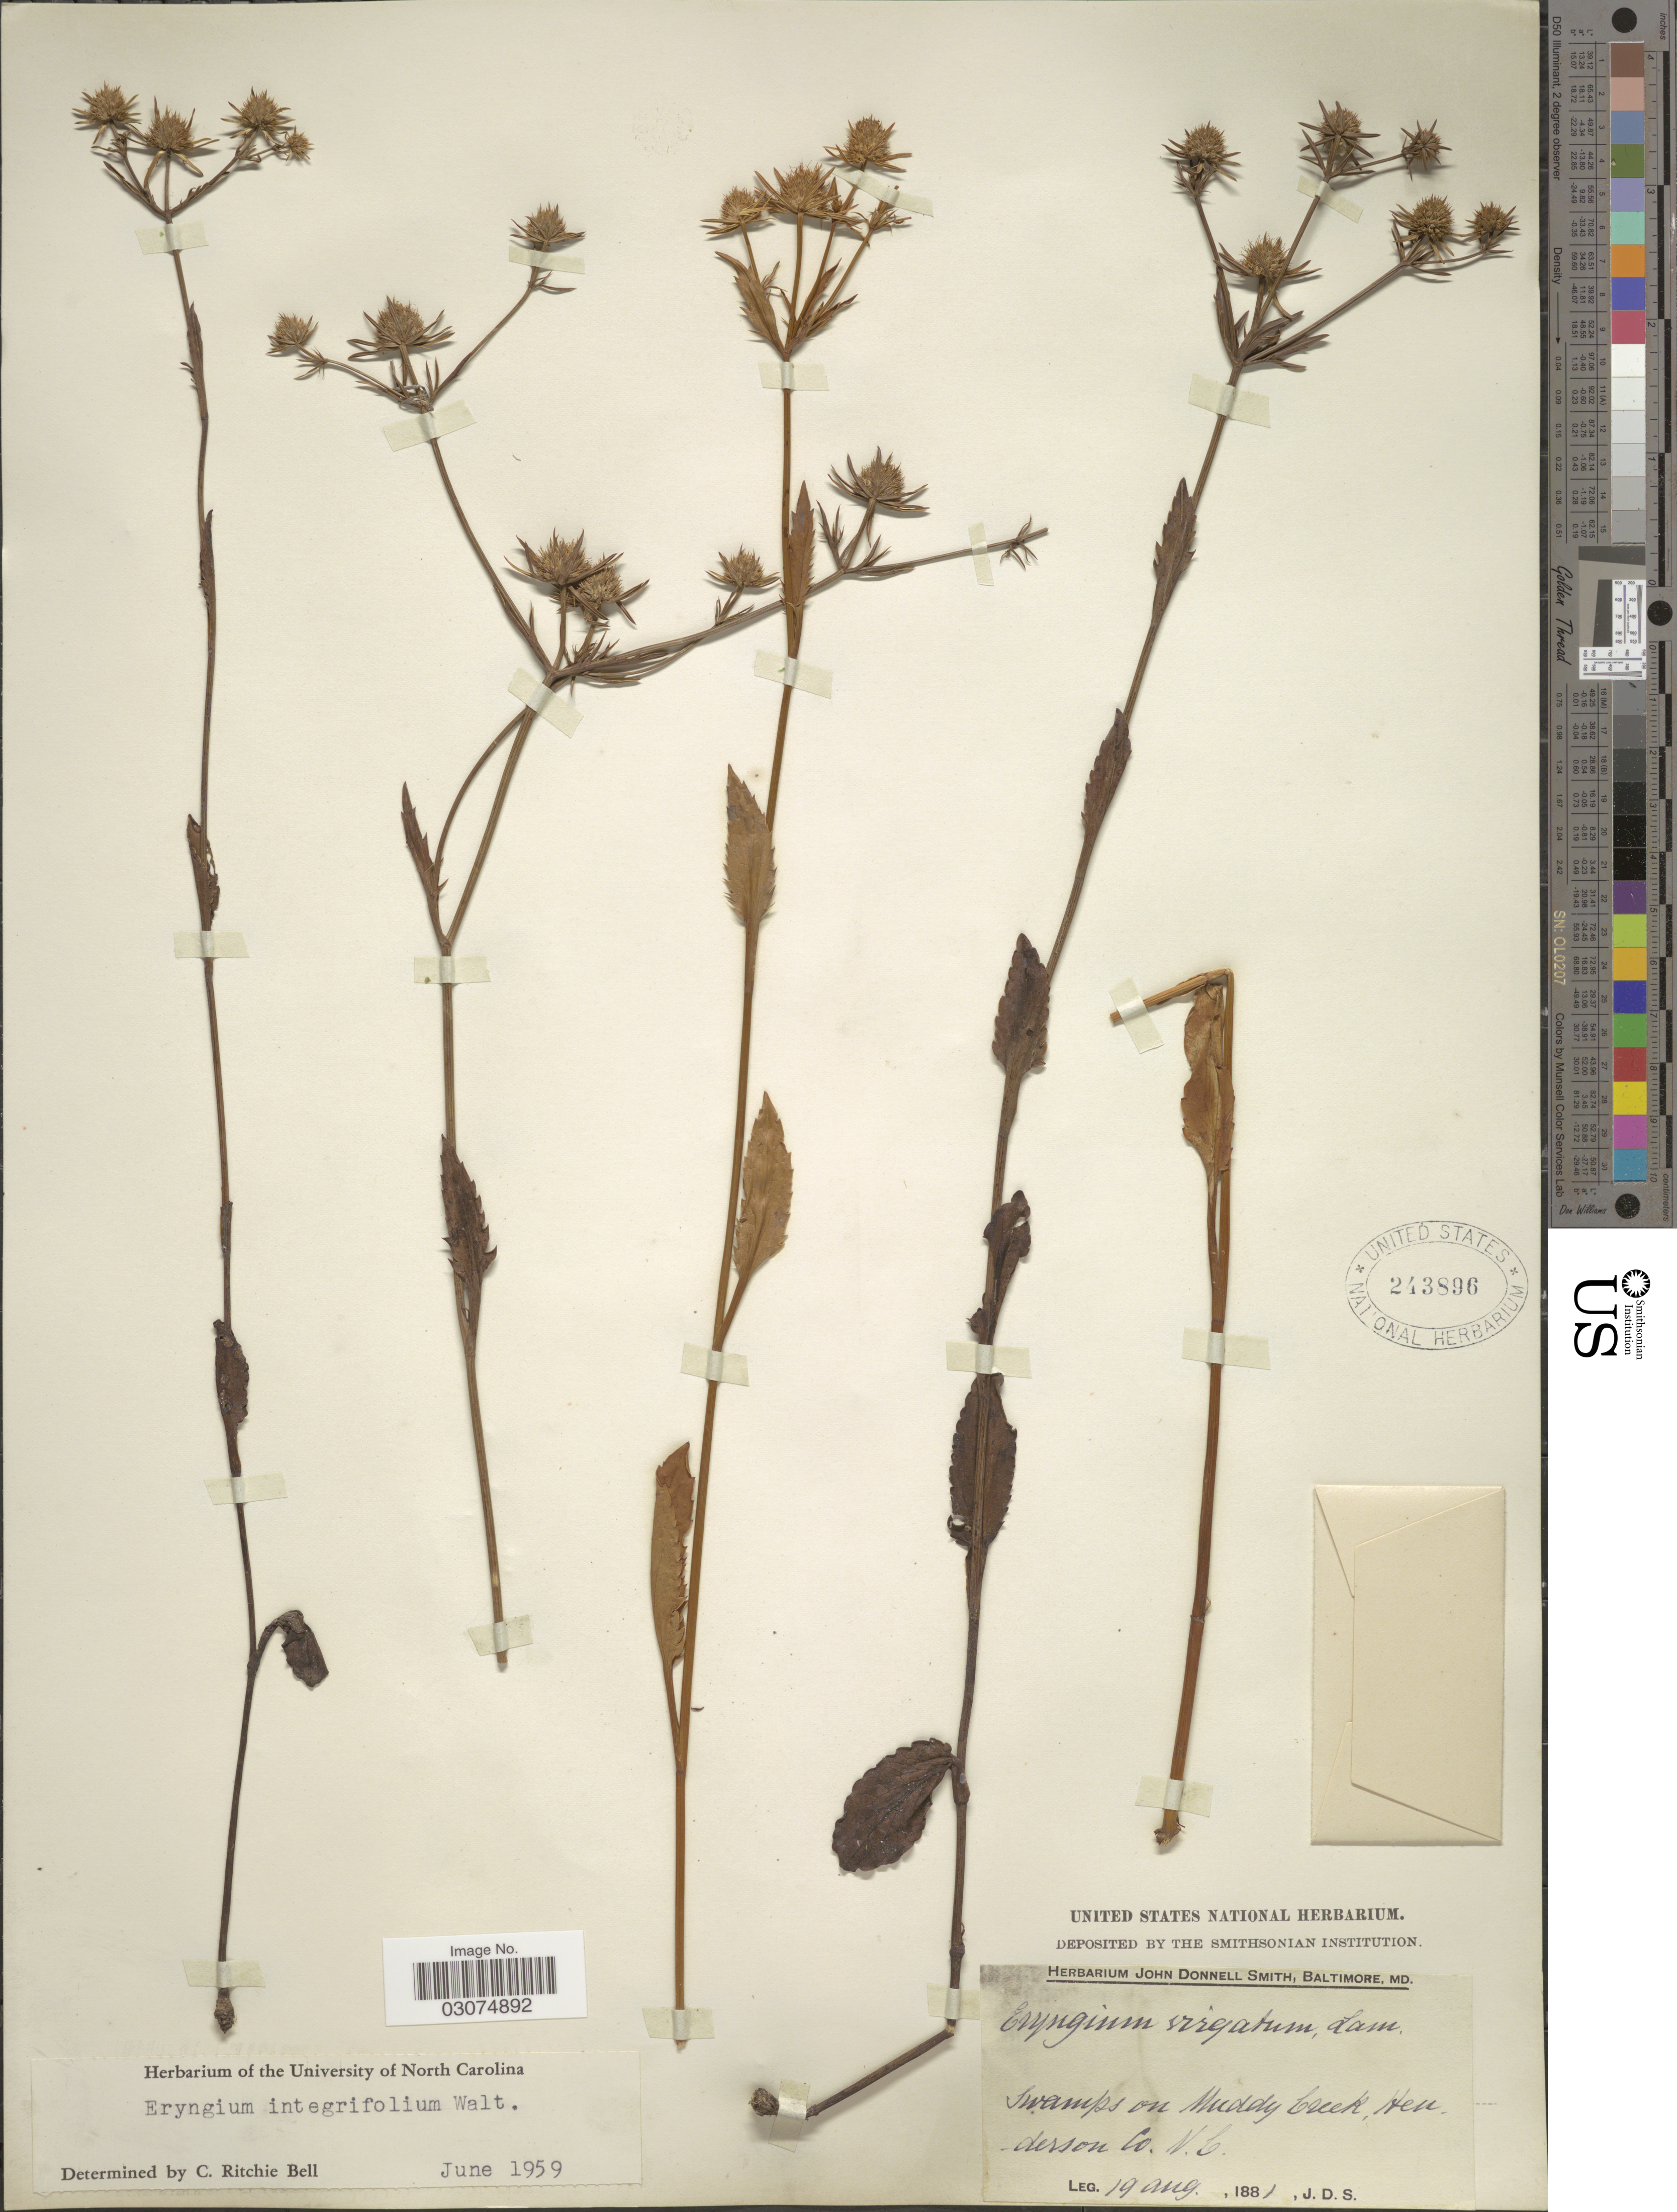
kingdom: Plantae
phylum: Tracheophyta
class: Magnoliopsida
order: Apiales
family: Apiaceae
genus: Eryngium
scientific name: Eryngium integrifolium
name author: Walter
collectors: J. Donnell Smith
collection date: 1881-08-19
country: United States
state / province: North Carolina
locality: Swamps on Muddy Creek, Henderson Co. N. C.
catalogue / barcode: US 243896